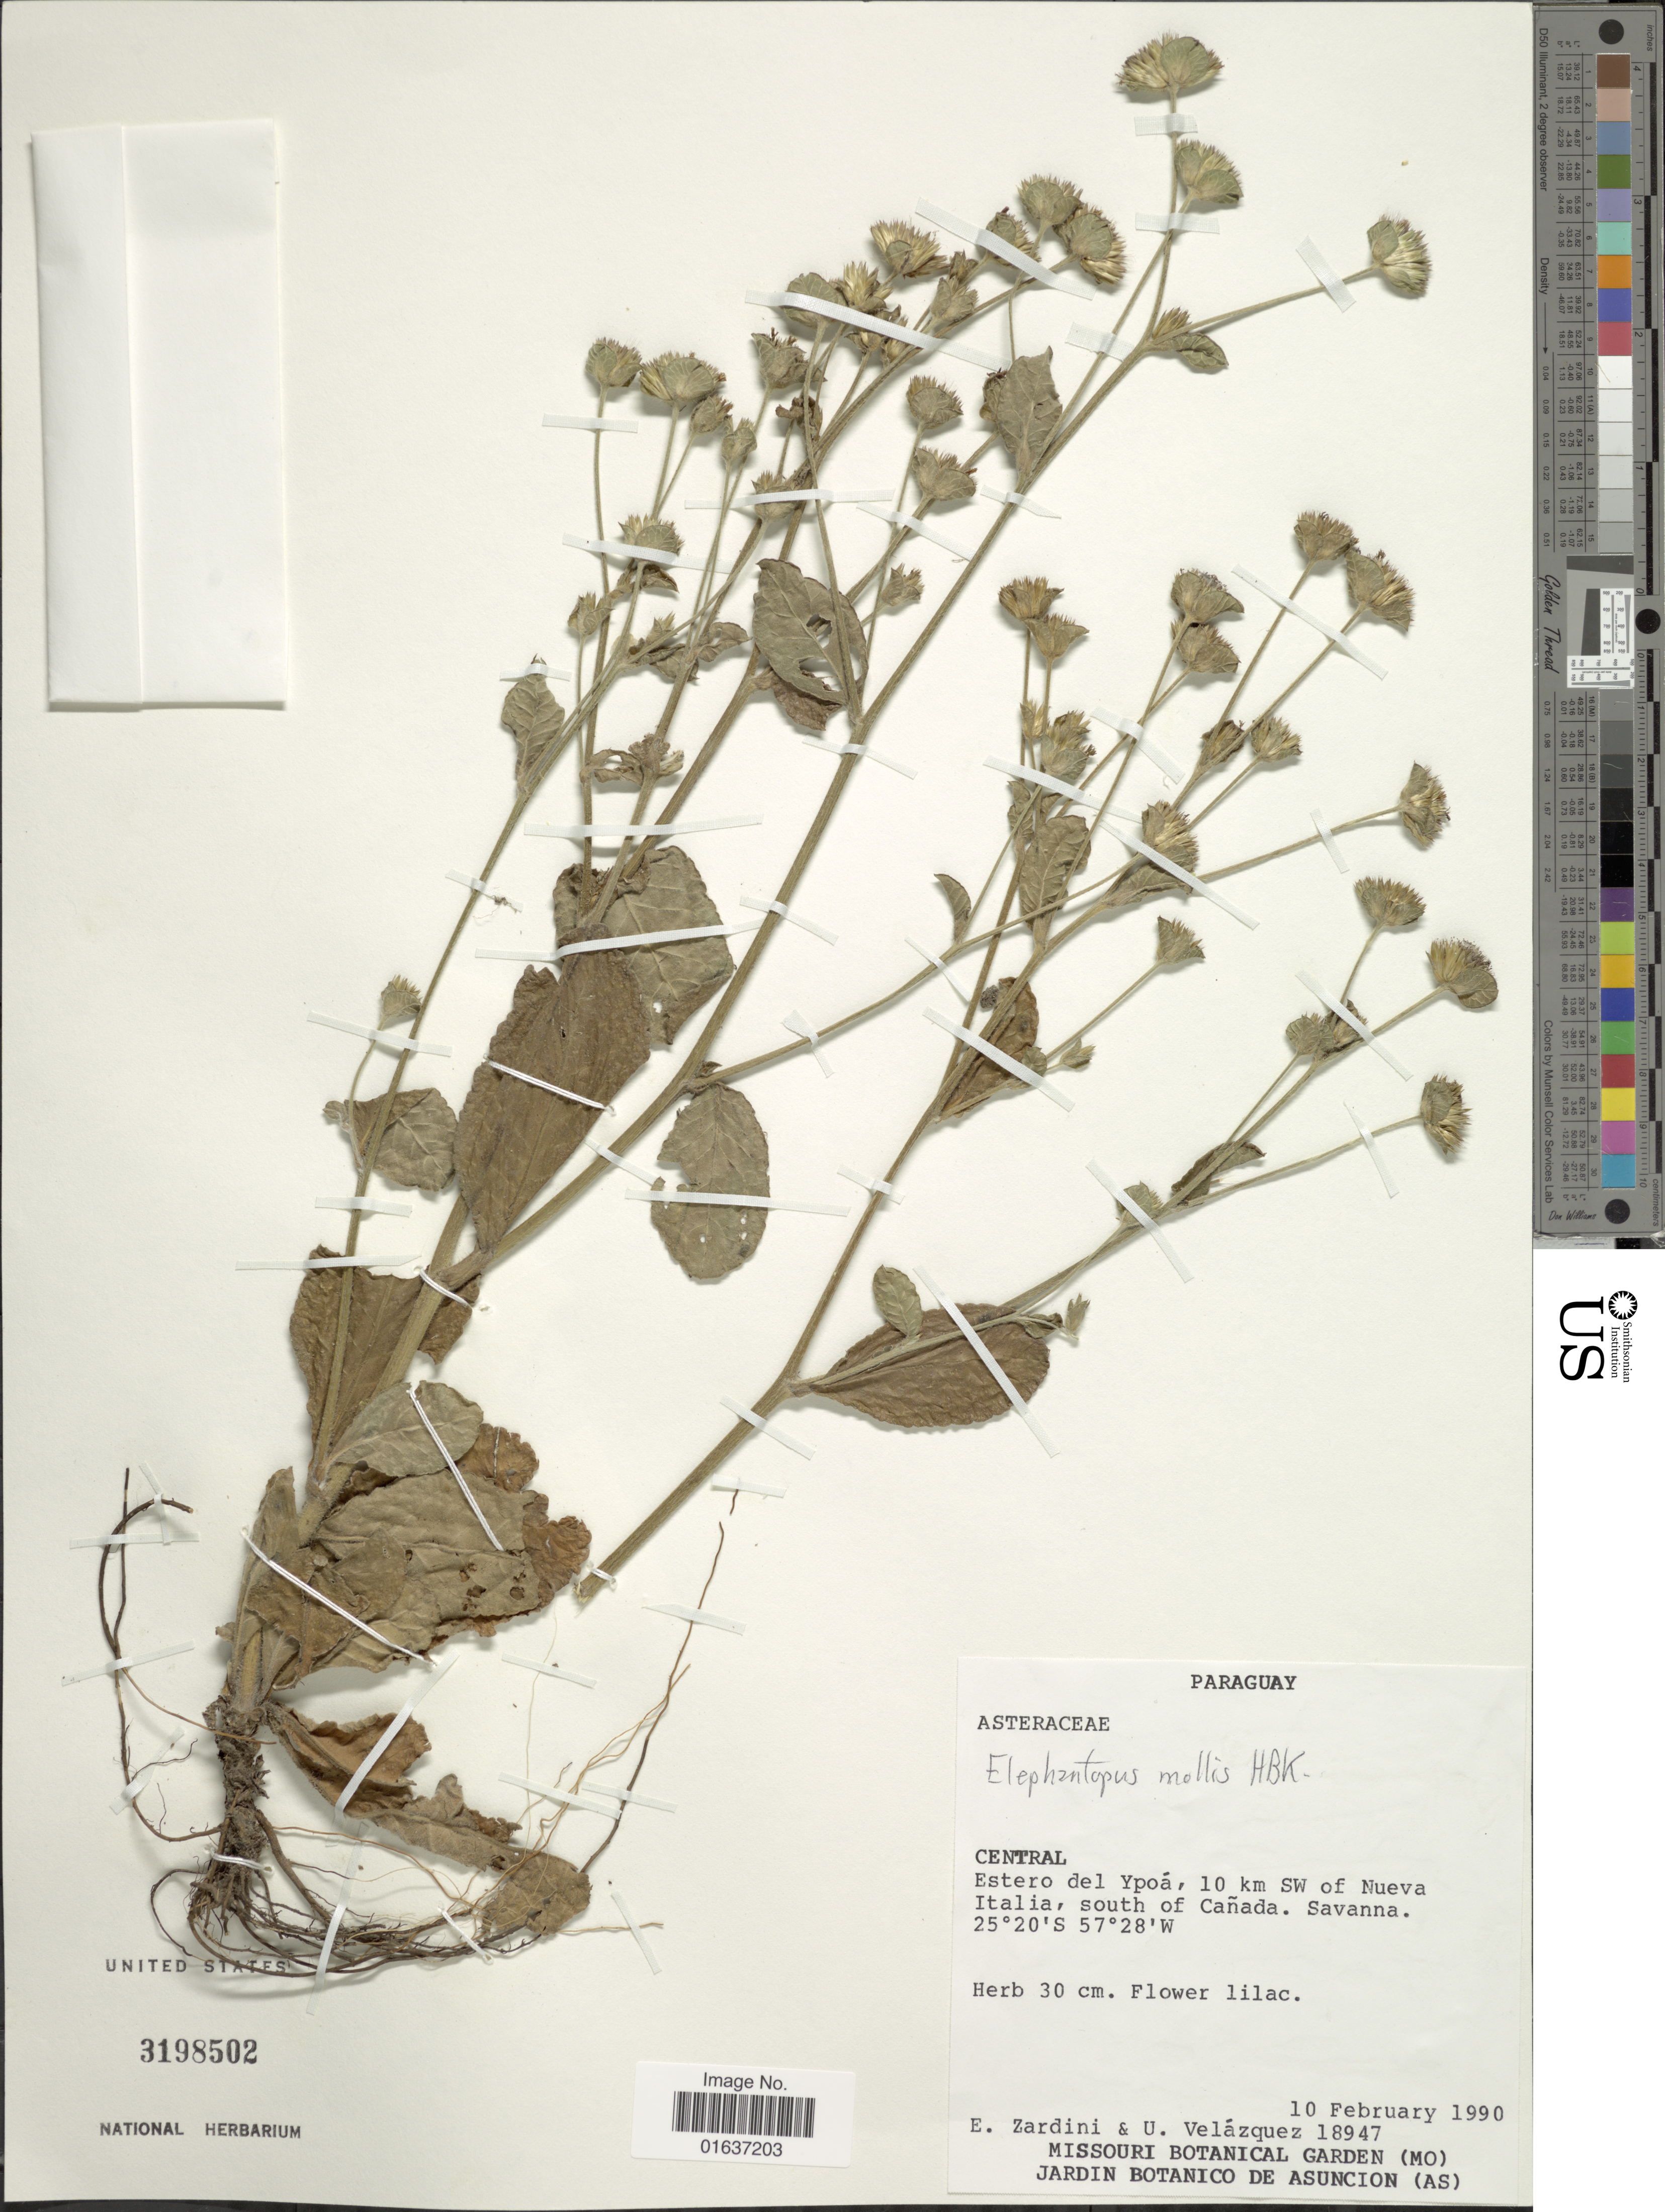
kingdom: Plantae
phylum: Tracheophyta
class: Magnoliopsida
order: Asterales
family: Asteraceae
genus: Elephantopus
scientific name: Elephantopus mollis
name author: Kunth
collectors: E. M. Zardini & U. Velázquez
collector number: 18947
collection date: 1990-02-10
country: Paraguay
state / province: Central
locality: Estero del Ypoá, 10 km SW of Nueva Italia, south of Cañada, Savanna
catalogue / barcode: US 3198502